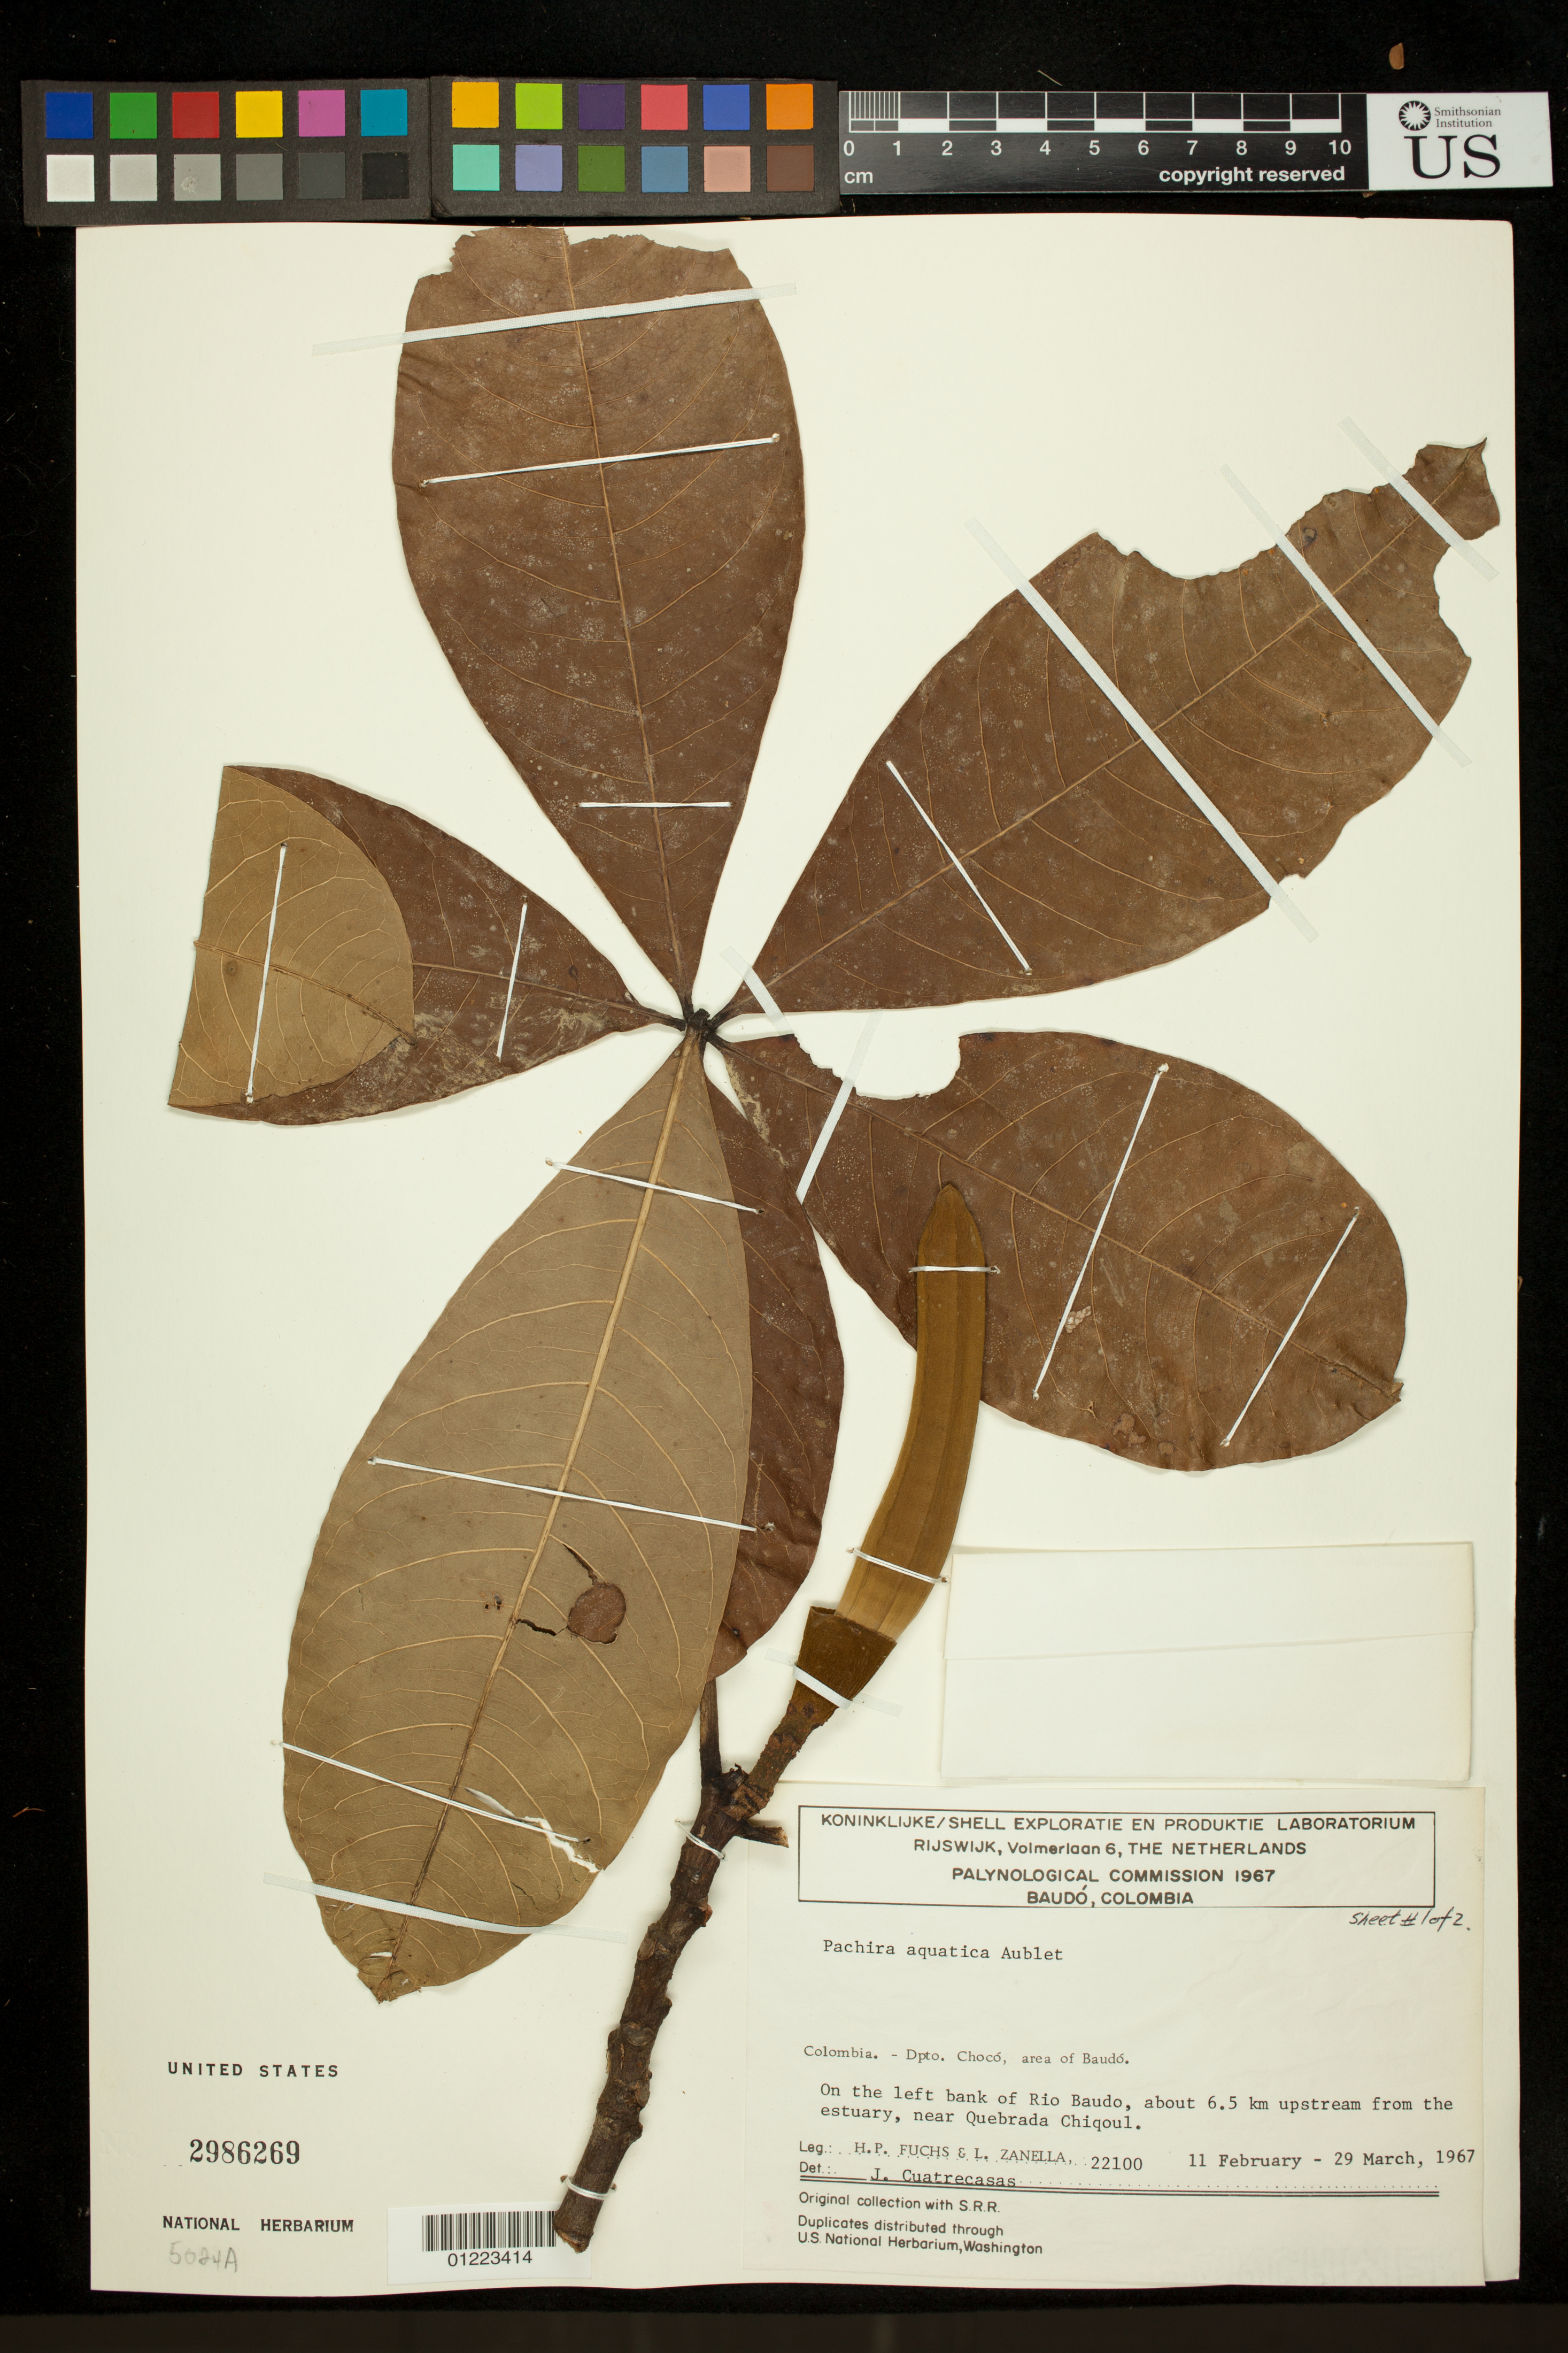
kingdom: Plantae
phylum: Tracheophyta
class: Magnoliopsida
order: Malvales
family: Malvaceae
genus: Pachira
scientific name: Pachira aquatica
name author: Aubl.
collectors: H. P. Fuchs & L. Zanella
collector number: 22100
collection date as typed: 1967-02-11 to 1967-03-29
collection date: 1967-02-11/1967-03-29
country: Colombia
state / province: Chocó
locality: Dpto. Chocó, area of Baudó. On the left bank of Rio Baudo, about 6.5 km upstream from the estuary, near Quebrada Chiqoul.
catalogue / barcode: US 2986269